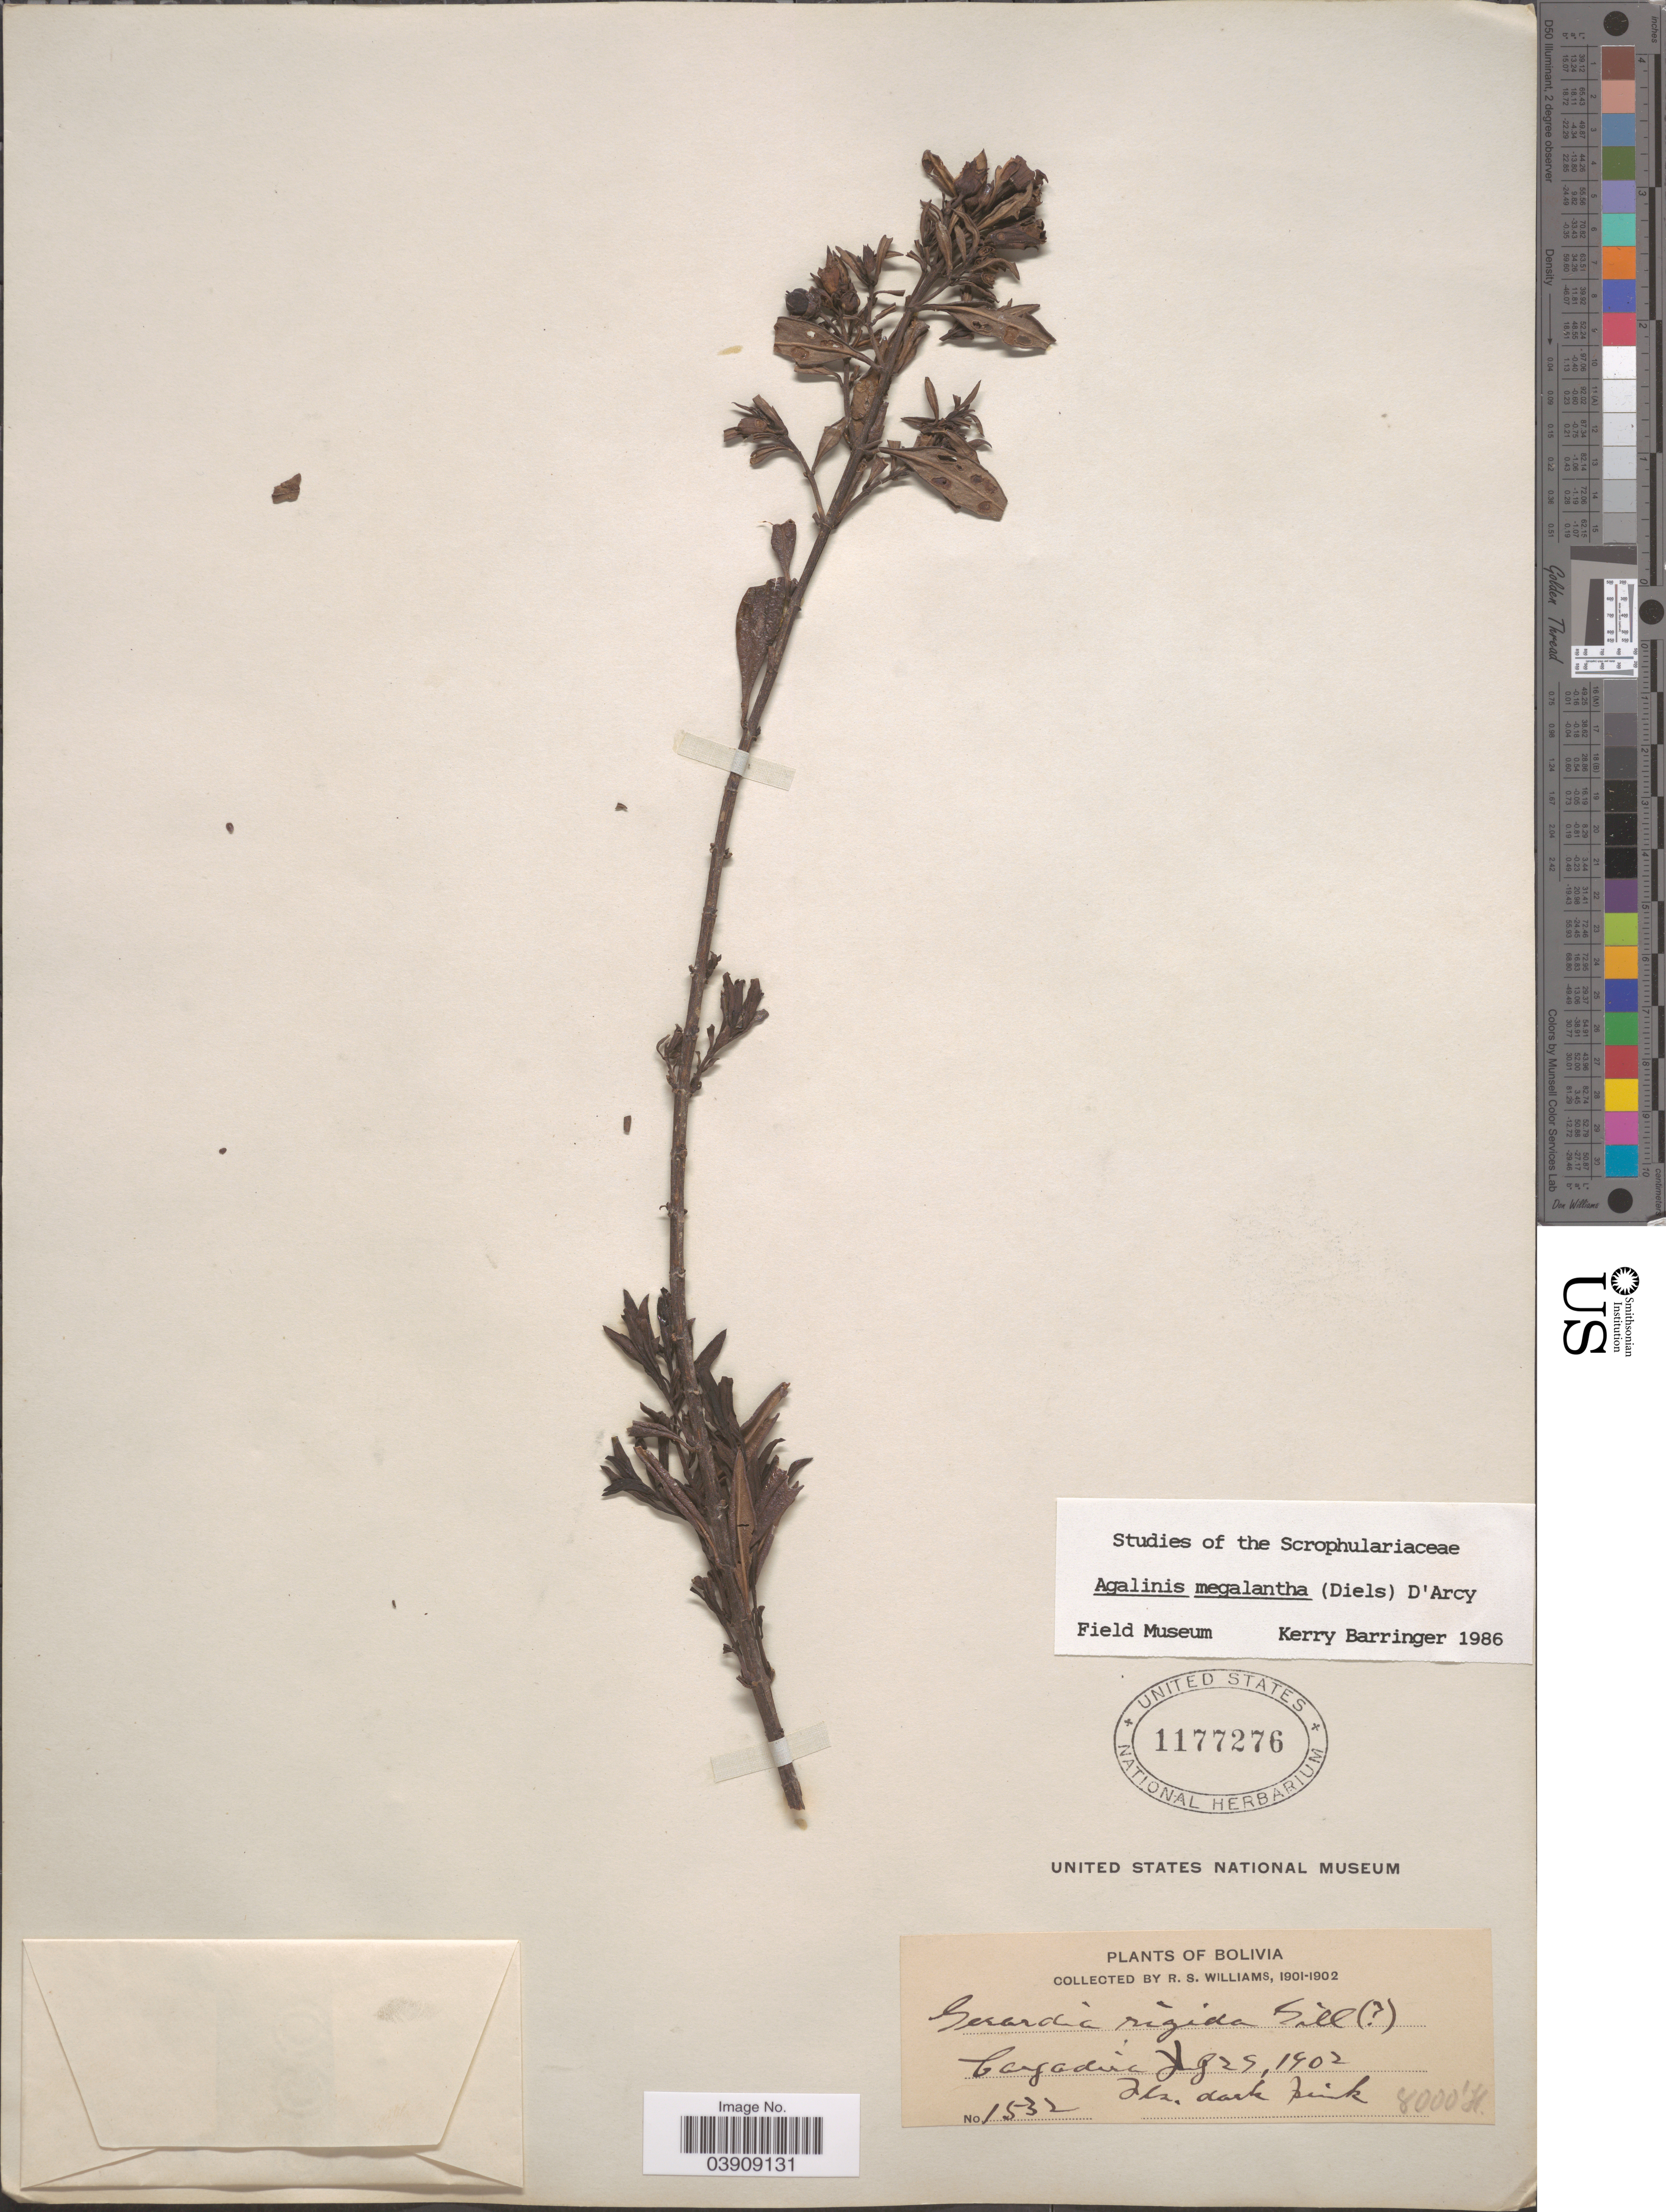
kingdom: Plantae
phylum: Tracheophyta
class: Magnoliopsida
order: Lamiales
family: Orobanchaceae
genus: Agalinis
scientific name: Agalinis megalantha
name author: (Diels) D'Arcy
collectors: R. S. Williams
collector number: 1532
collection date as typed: July 29, 1902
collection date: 1902-07-29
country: Bolivia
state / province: La Paz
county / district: Franz Tamayo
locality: Cargadira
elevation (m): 2438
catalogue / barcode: US 1177276